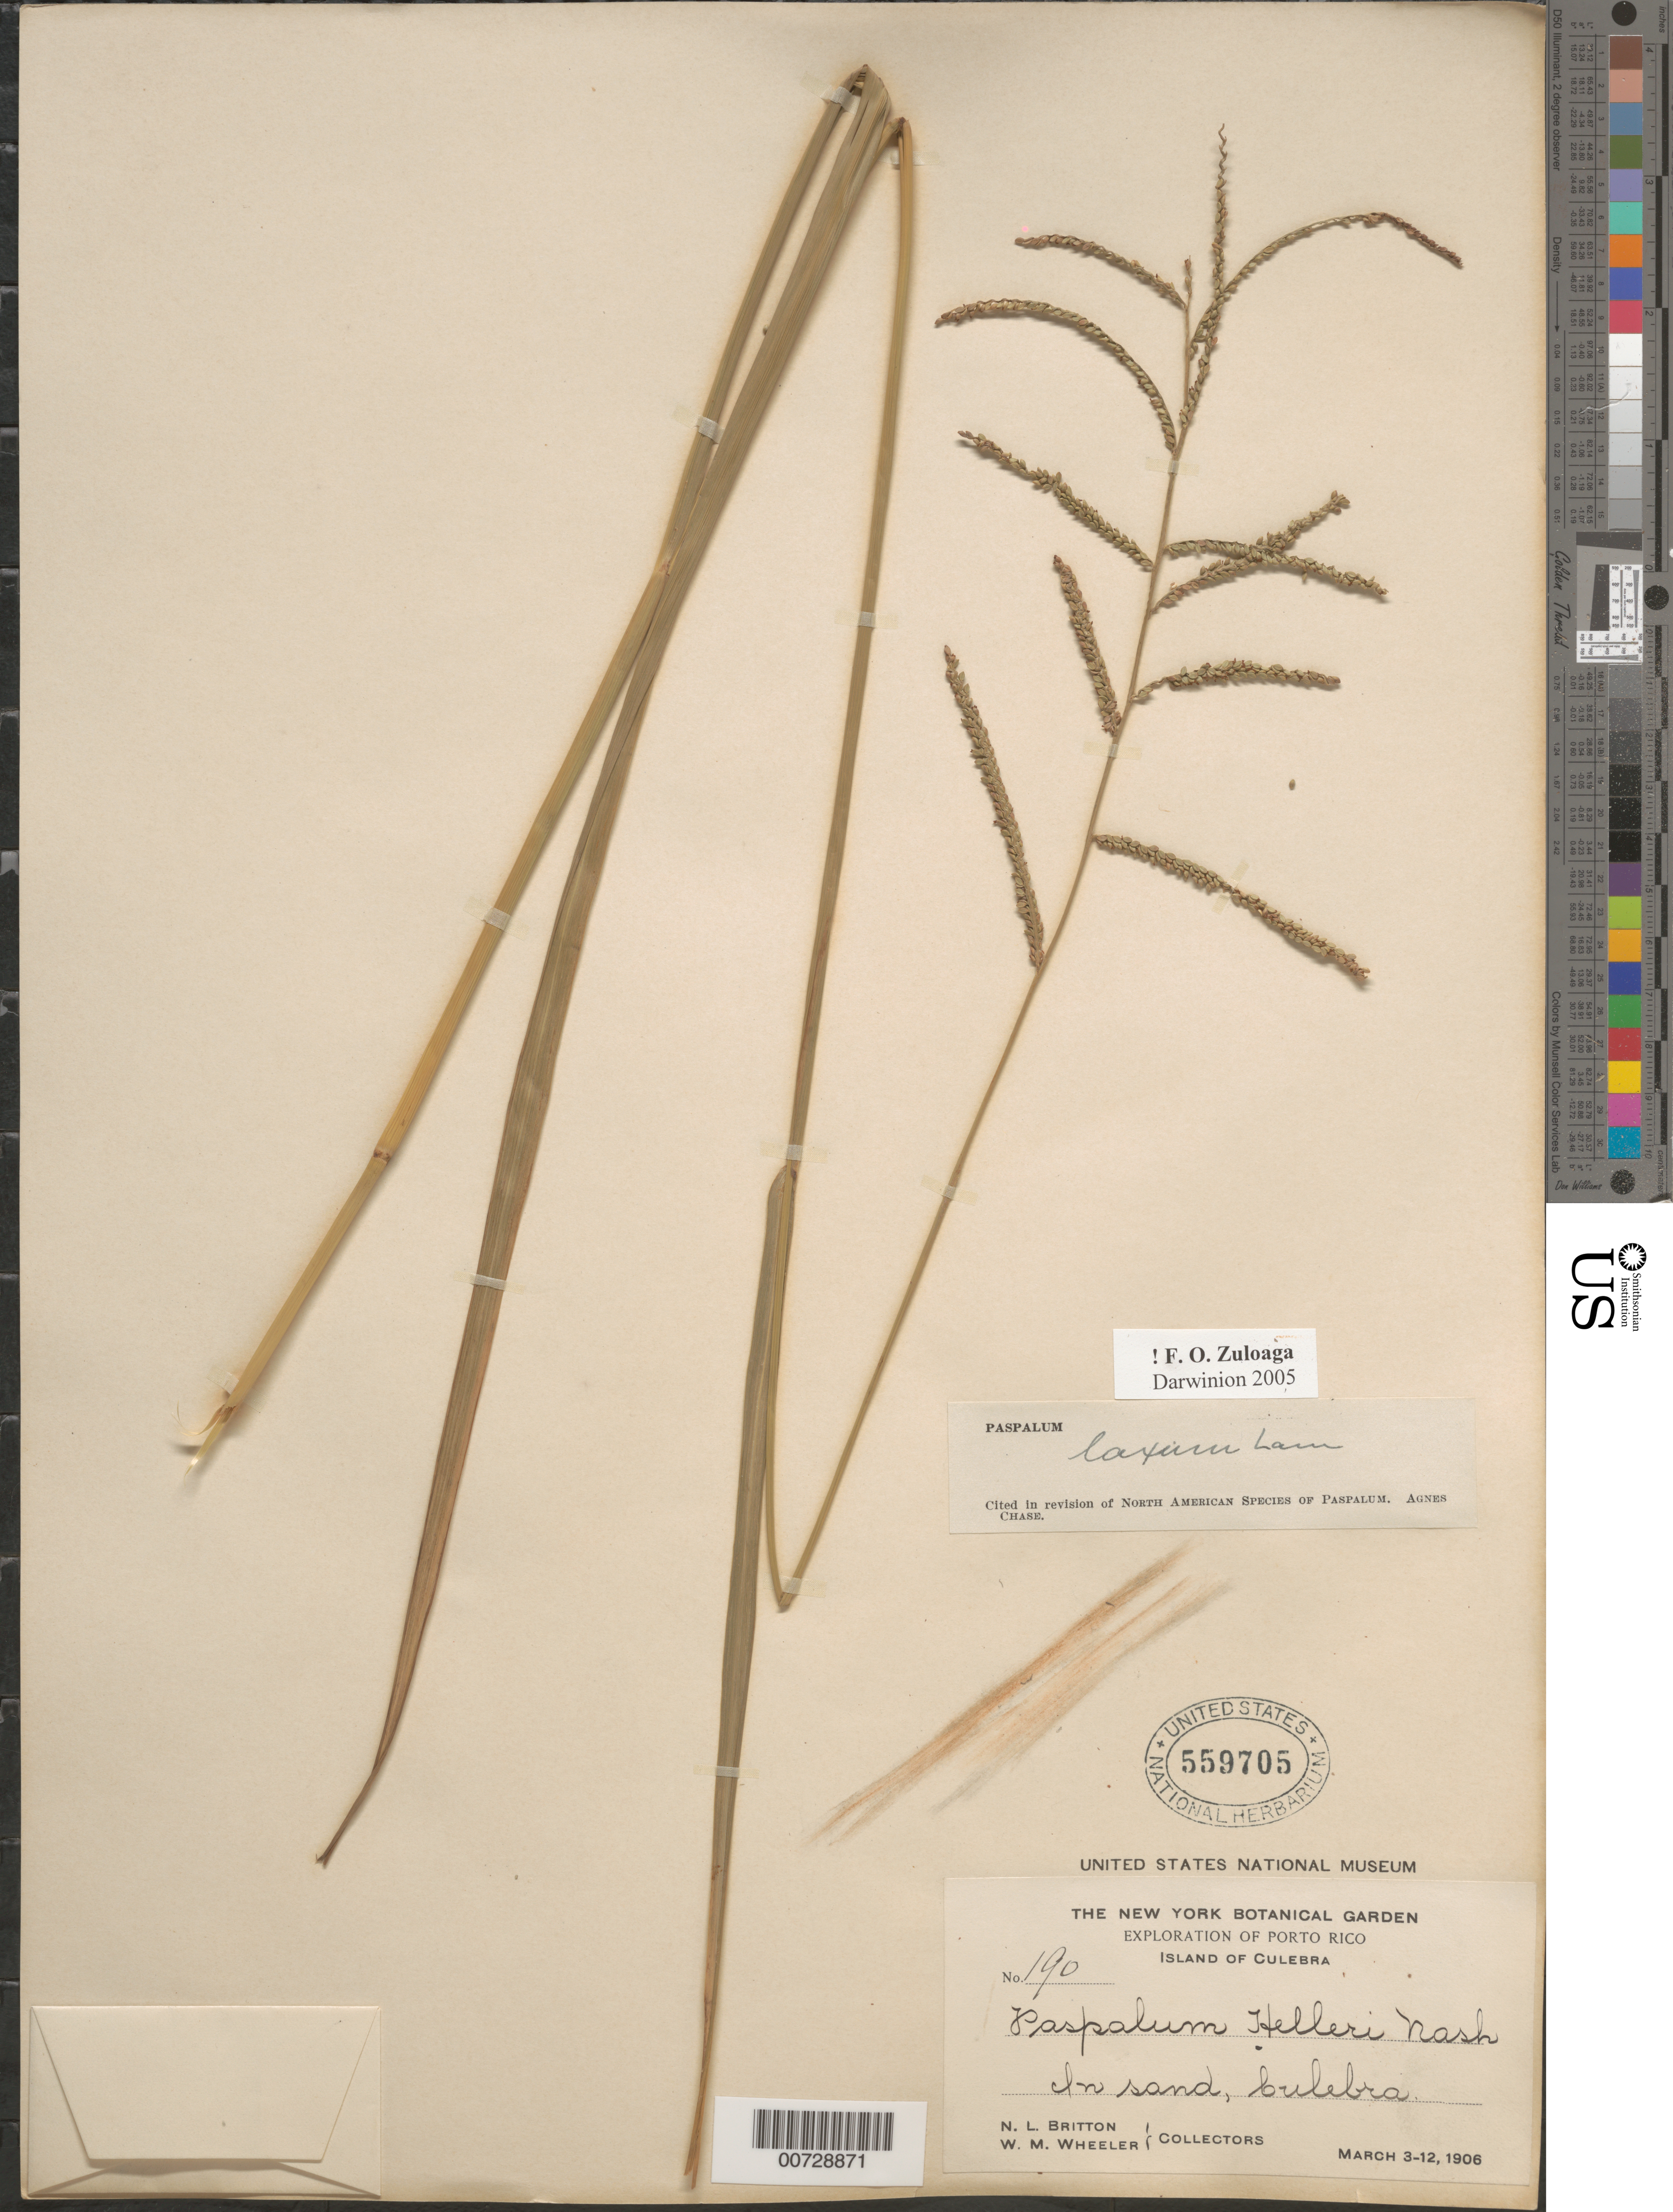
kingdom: Plantae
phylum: Tracheophyta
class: Liliopsida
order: Poales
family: Poaceae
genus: Paspalum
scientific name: Paspalum laxum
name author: Lam.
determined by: Chase, [M.] Agnes, (US)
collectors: N. Britton & W. Wheeler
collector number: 190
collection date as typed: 03 Mar 1906 to 12 Mar 1906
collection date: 1906-03-03/1906-03-12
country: Puerto Rico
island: Culebra I.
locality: Culebra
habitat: In sand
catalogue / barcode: US 559705